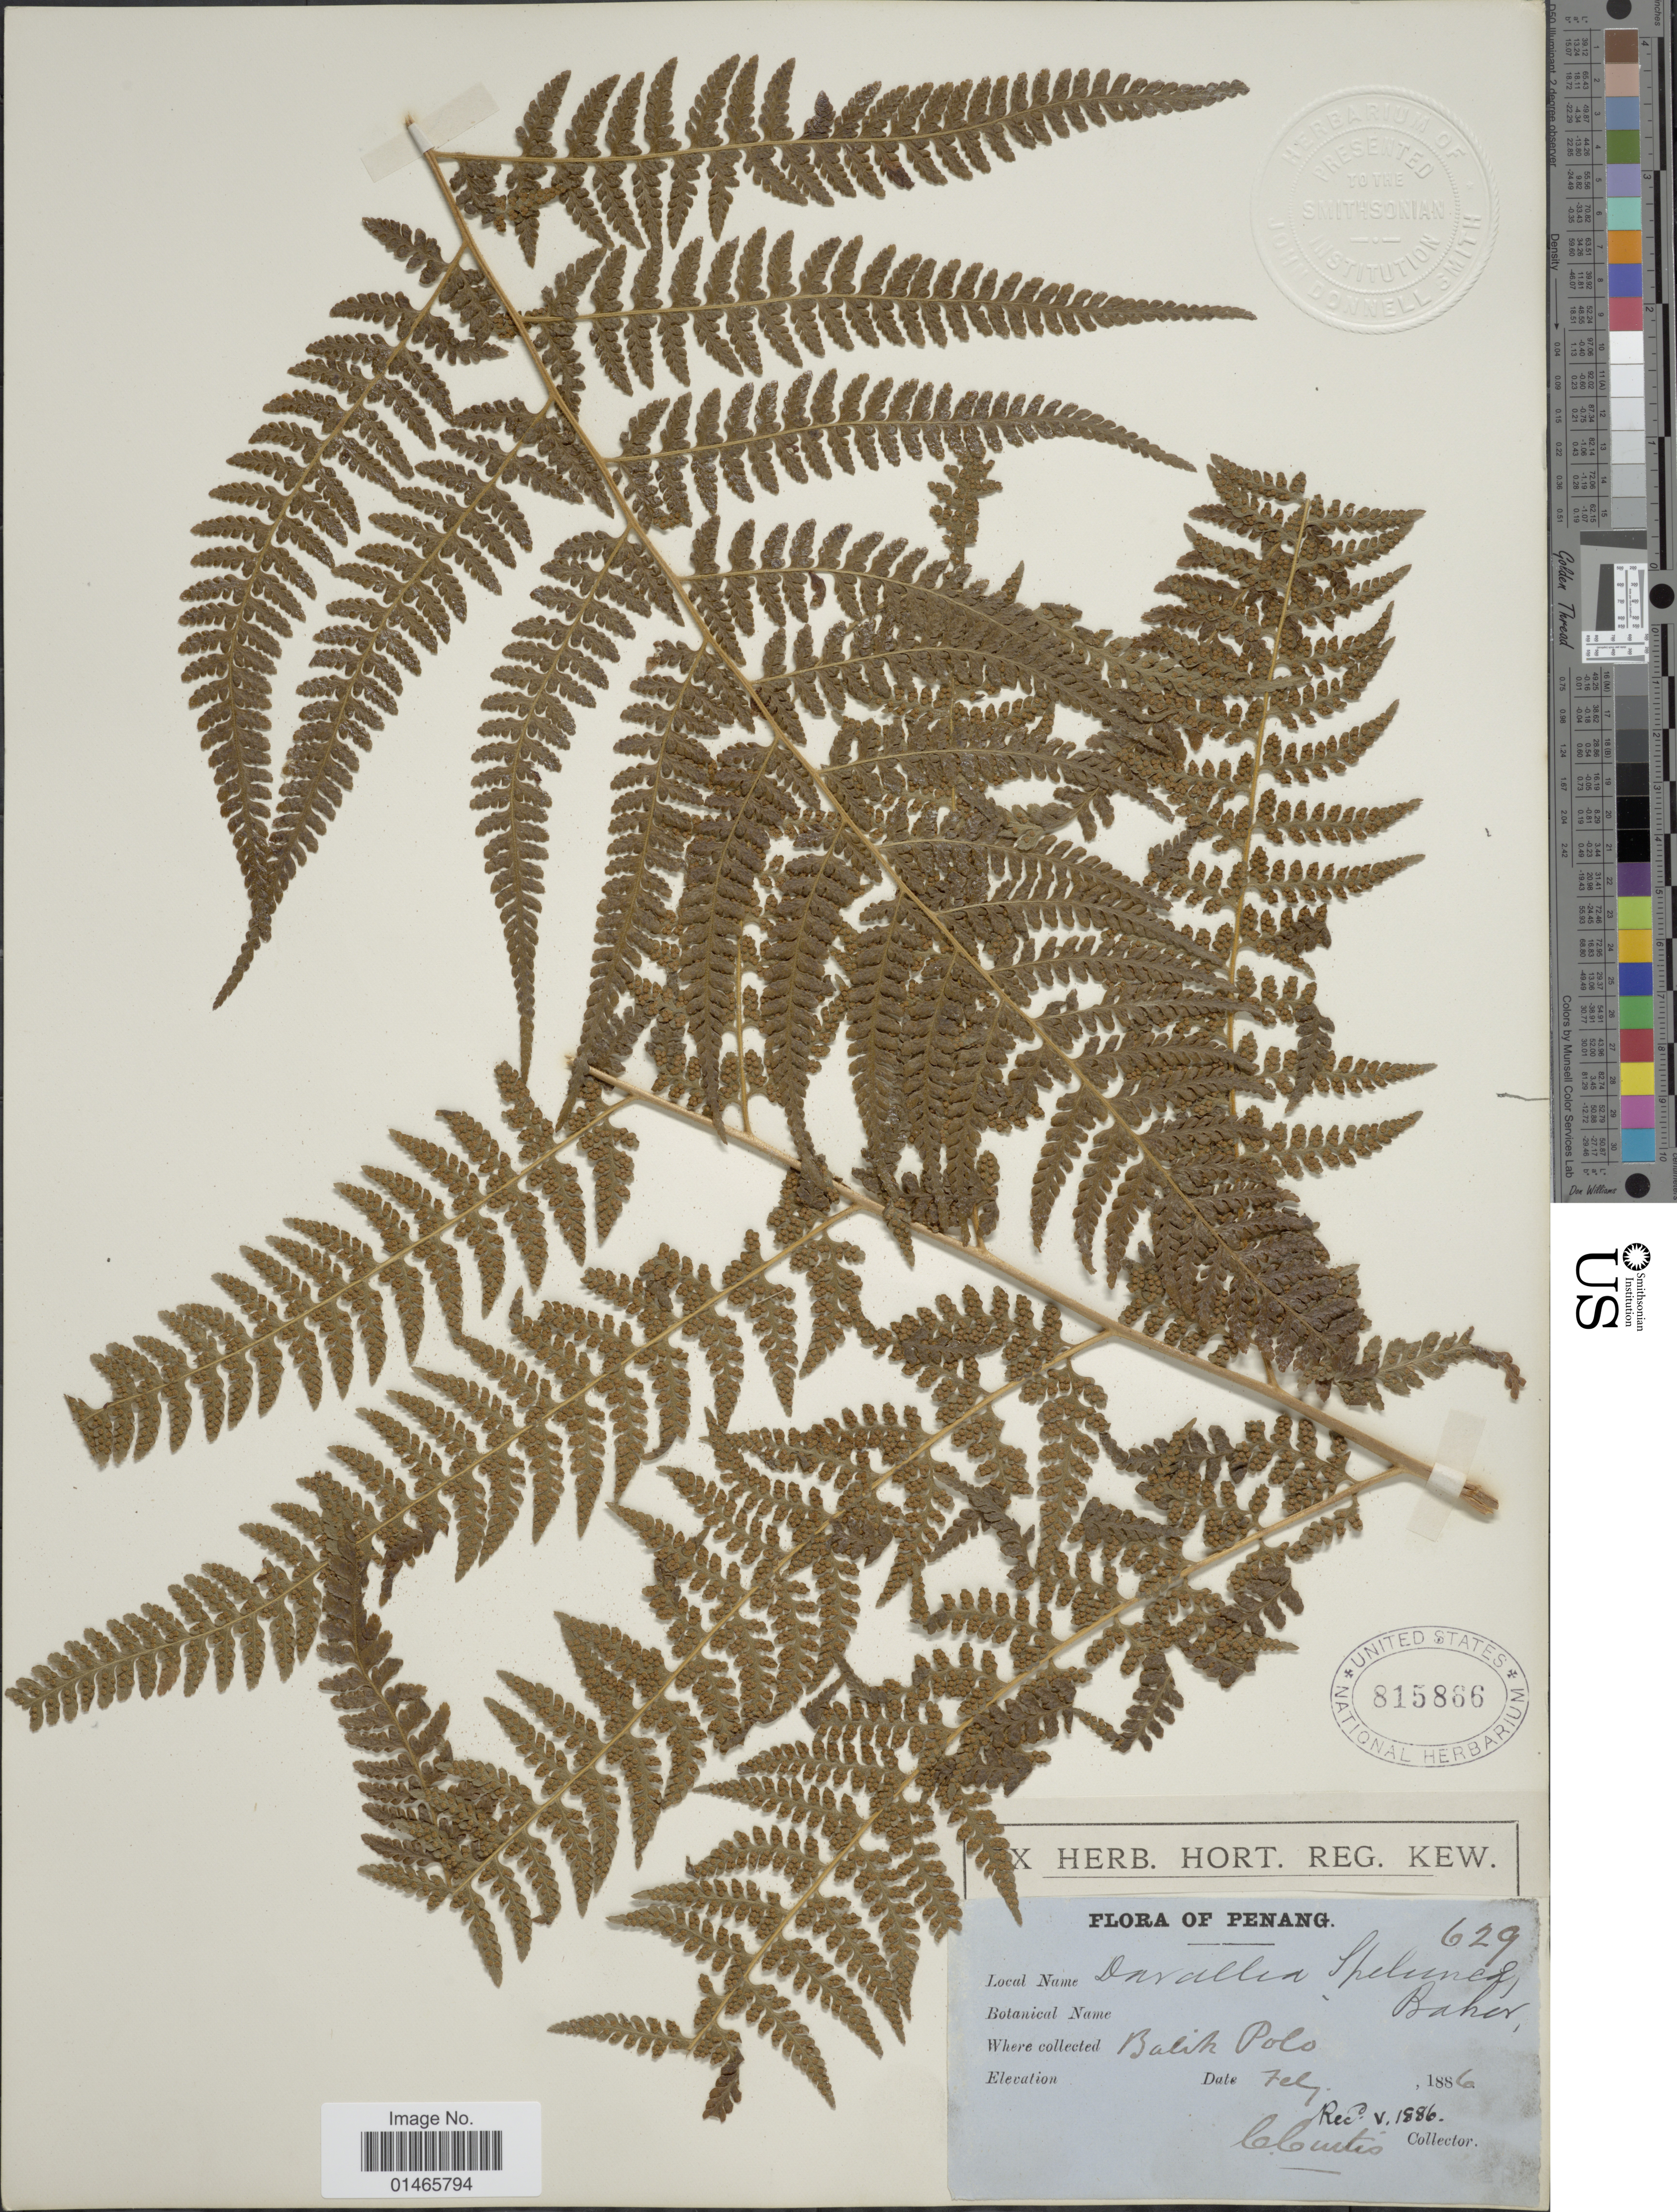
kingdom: Plantae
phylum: Tracheophyta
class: Polypodiopsida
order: Polypodiales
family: Dennstaedtiaceae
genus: Microlepia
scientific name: Microlepia speluncae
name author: (L.) T. Moore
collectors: C. Curtis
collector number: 629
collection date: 1886-02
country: Malaysia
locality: Penang, Balik Polo [interpreted]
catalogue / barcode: US 815866